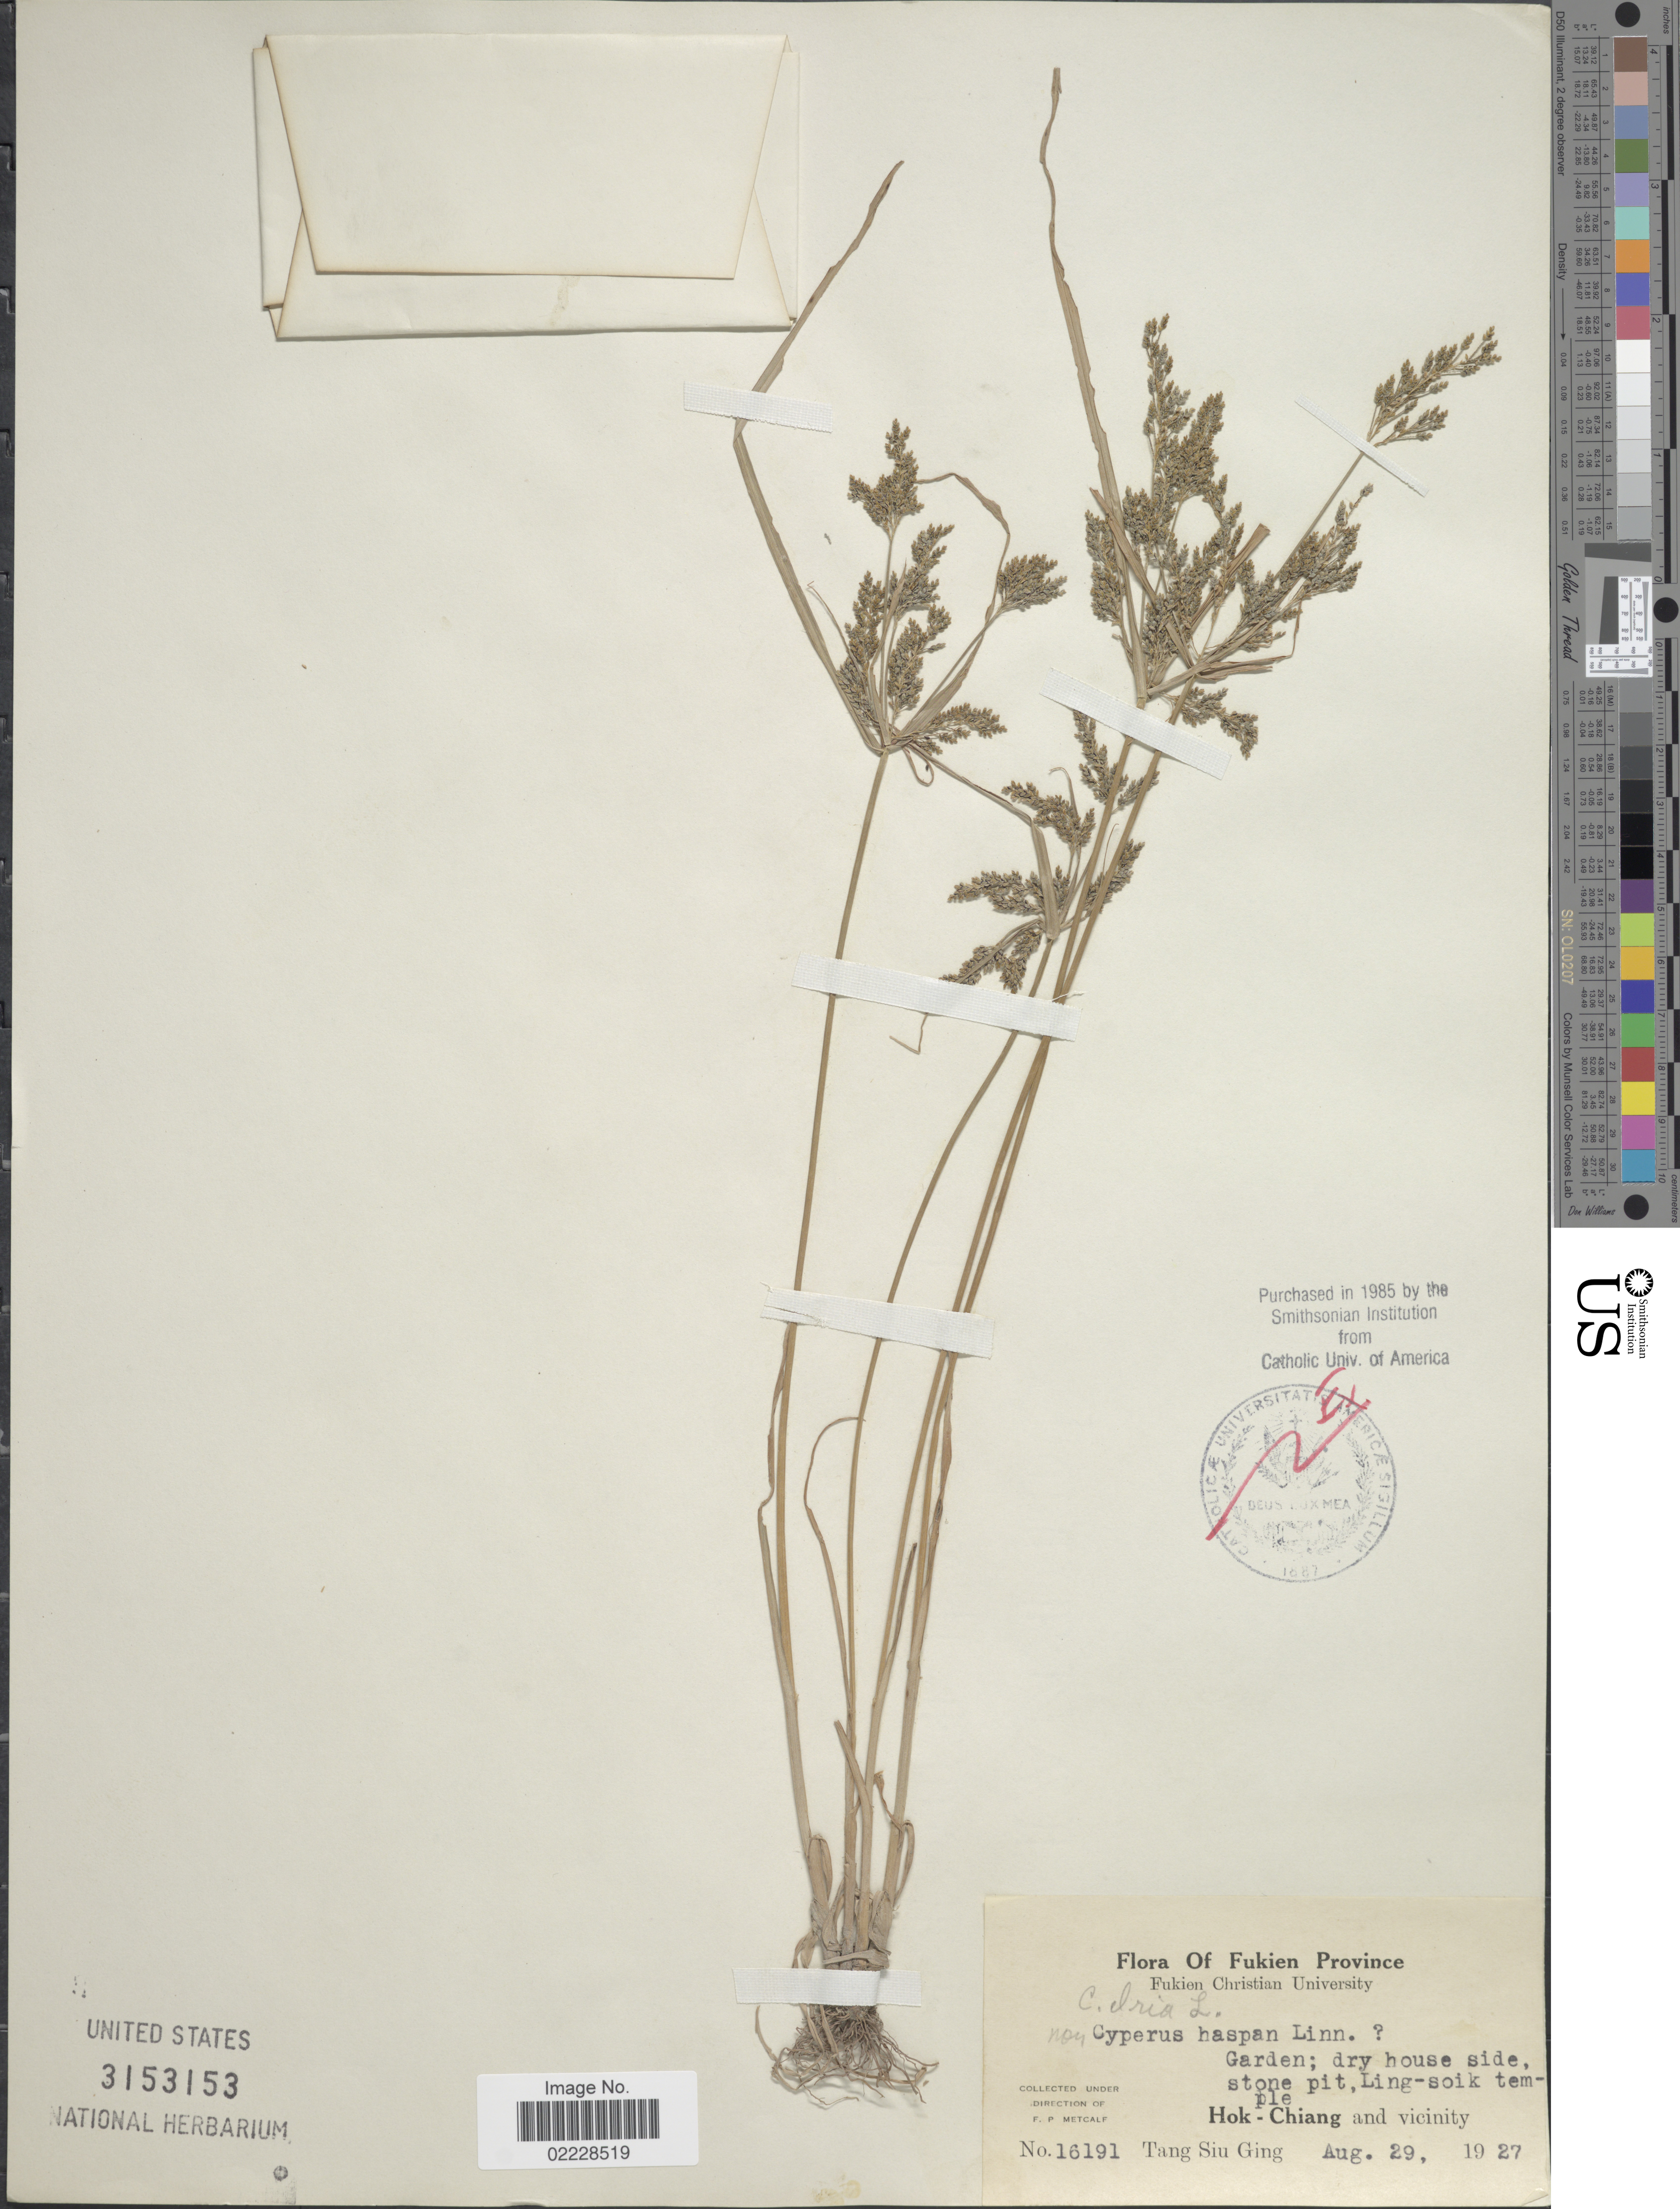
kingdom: Plantae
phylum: Tracheophyta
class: Liliopsida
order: Poales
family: Cyperaceae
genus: Cyperus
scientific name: Cyperus iria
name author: L.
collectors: T. Ging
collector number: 16191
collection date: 1927-08-29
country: China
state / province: Fujian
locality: Fukien Province, Garden, Hok -Chiang and vicinity,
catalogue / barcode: US 3153153